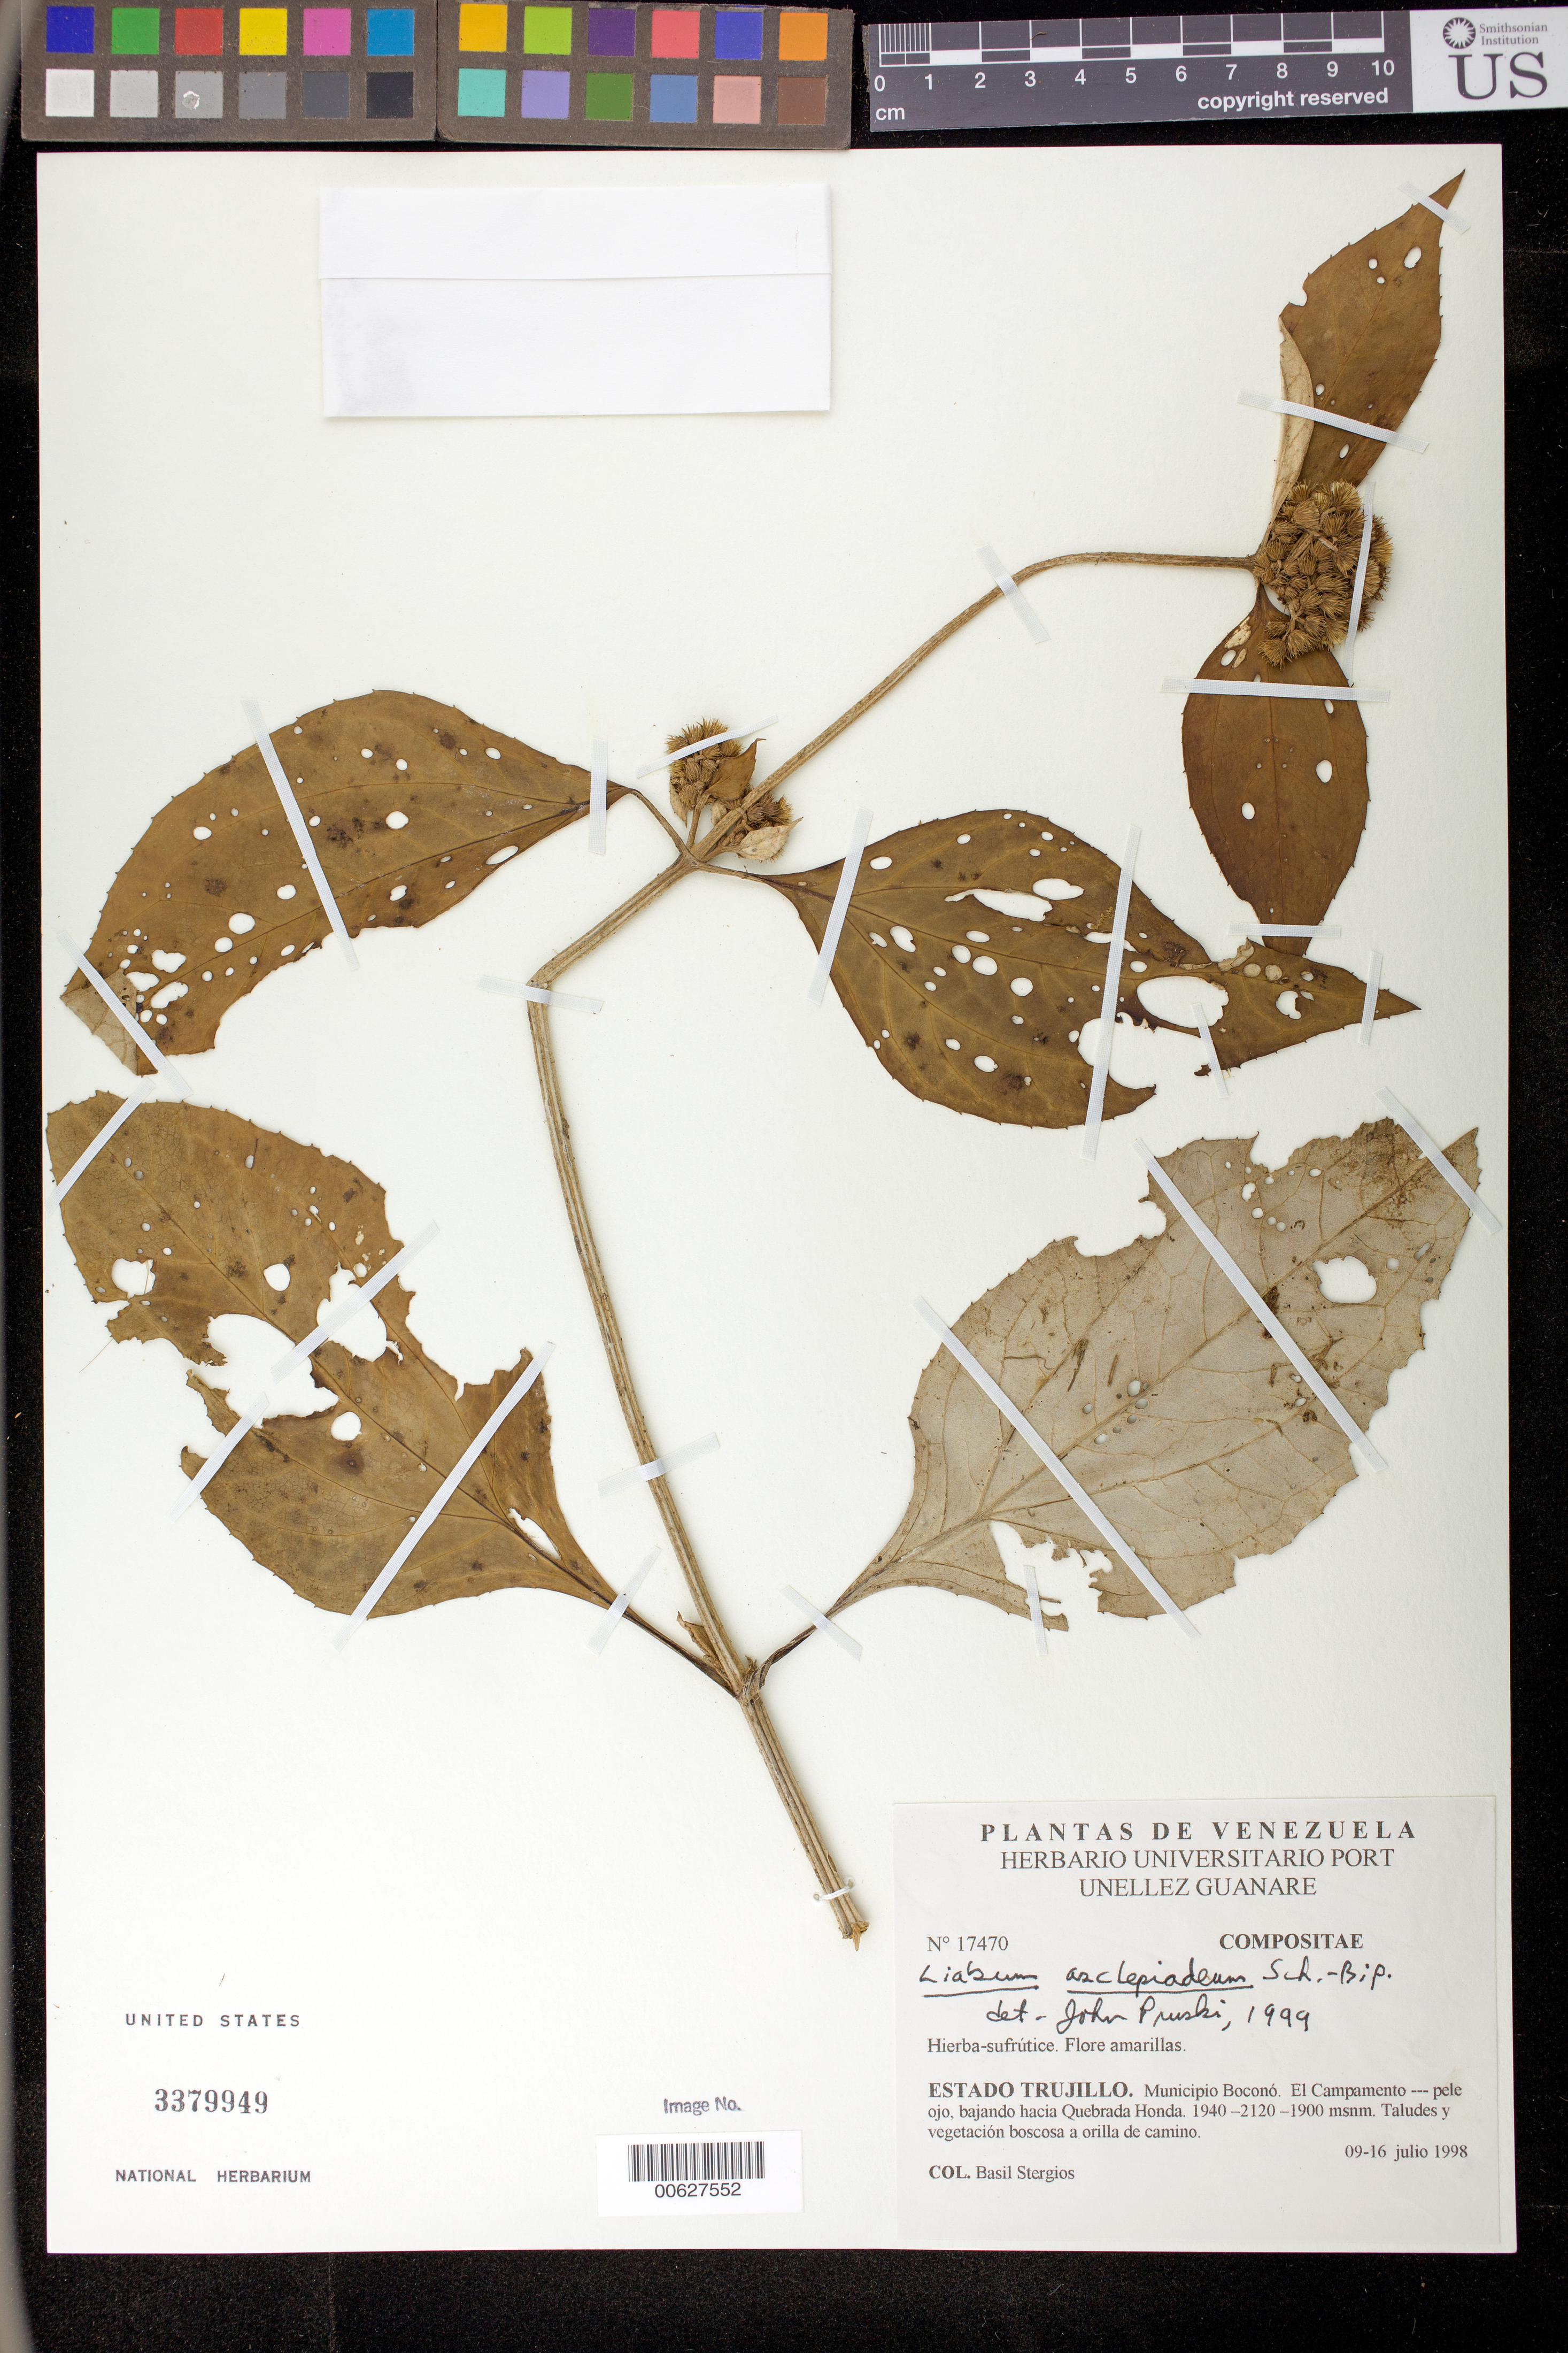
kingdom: Plantae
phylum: Tracheophyta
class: Magnoliopsida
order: Asterales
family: Asteraceae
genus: Liabum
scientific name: Liabum asclepiadeum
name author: Sch. Bip.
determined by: Pruski, J. F.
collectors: B. G. Stergios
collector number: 17470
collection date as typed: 09 Jul 1998 to 16 Jul 1998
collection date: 1998-07-09/1998-07-16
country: Venezuela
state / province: Trujillo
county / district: Boconó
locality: Parque Nacional Guaramacal, El campamento-pele ojo, bajando hacia Quebrada Honda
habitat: Taludes y vegetación boscosa a orilla de camino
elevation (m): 1900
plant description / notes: PORT, US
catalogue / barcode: US 3379949